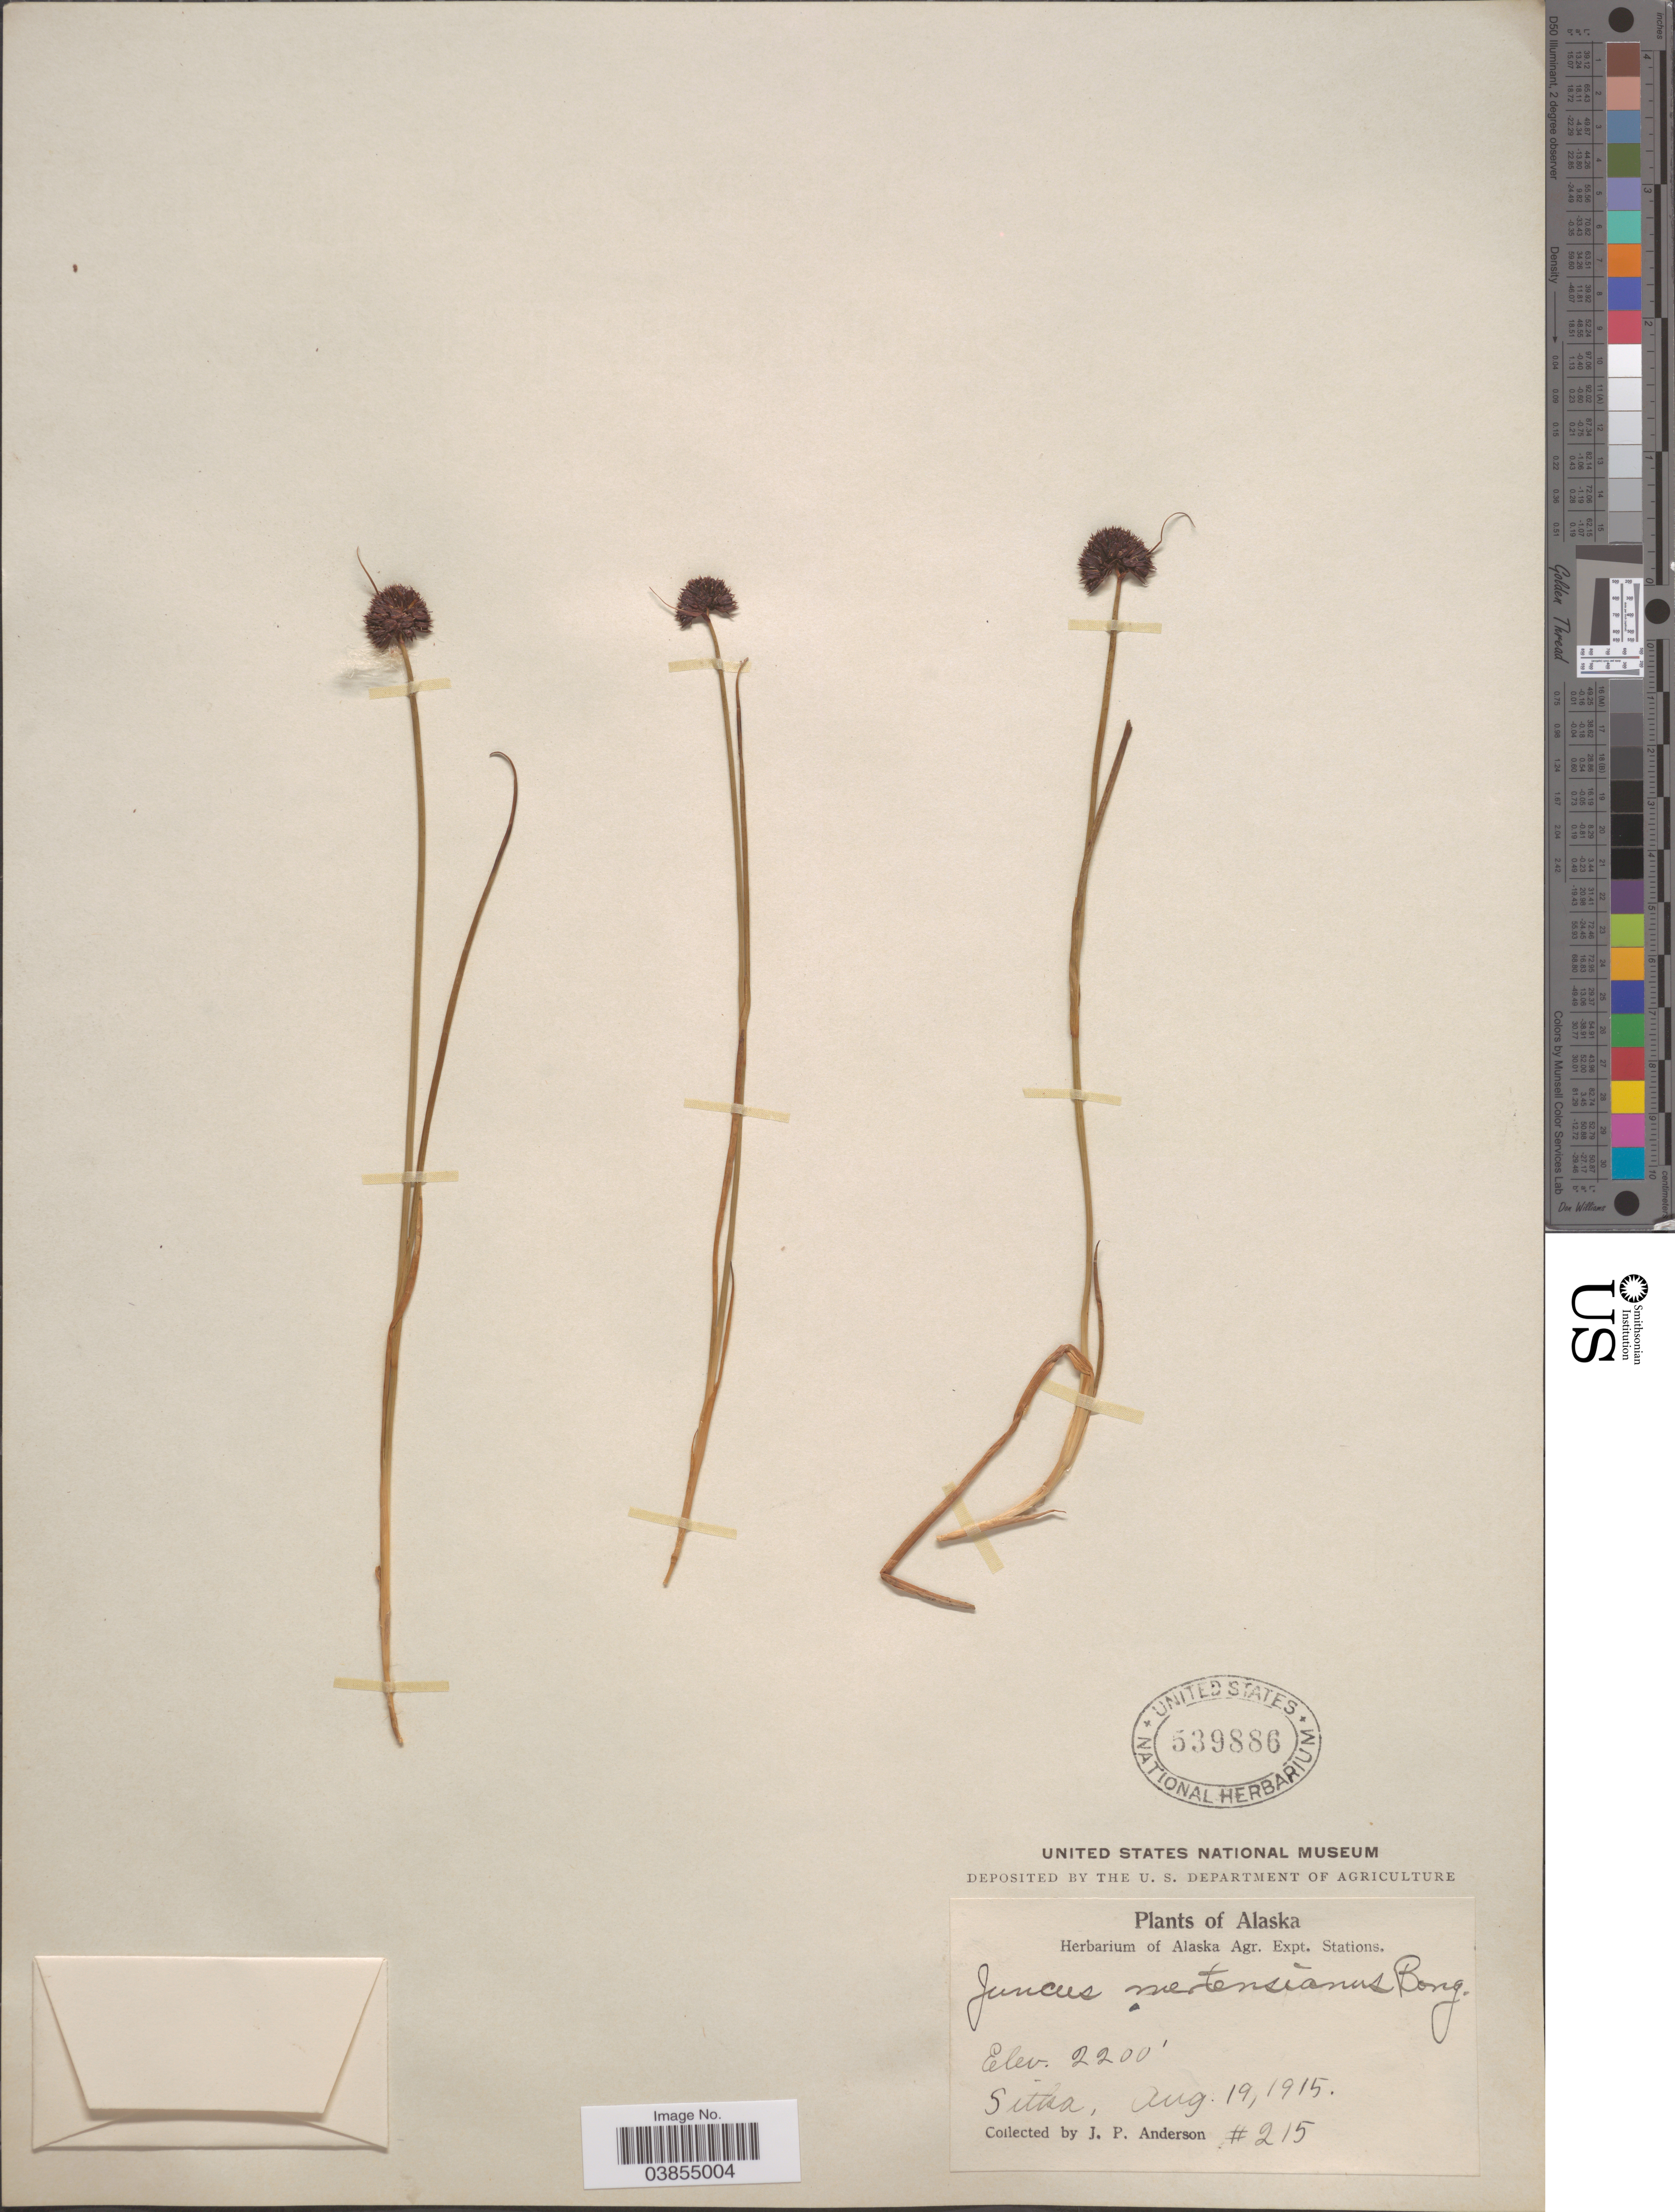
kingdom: Plantae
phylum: Tracheophyta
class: Liliopsida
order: Poales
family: Juncaceae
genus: Juncus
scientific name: Juncus mertensianus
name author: Bong.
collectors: J. P. Anderson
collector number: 215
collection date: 1915-08-19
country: United States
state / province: Alaska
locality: Sitka.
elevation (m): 671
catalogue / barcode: US 539886